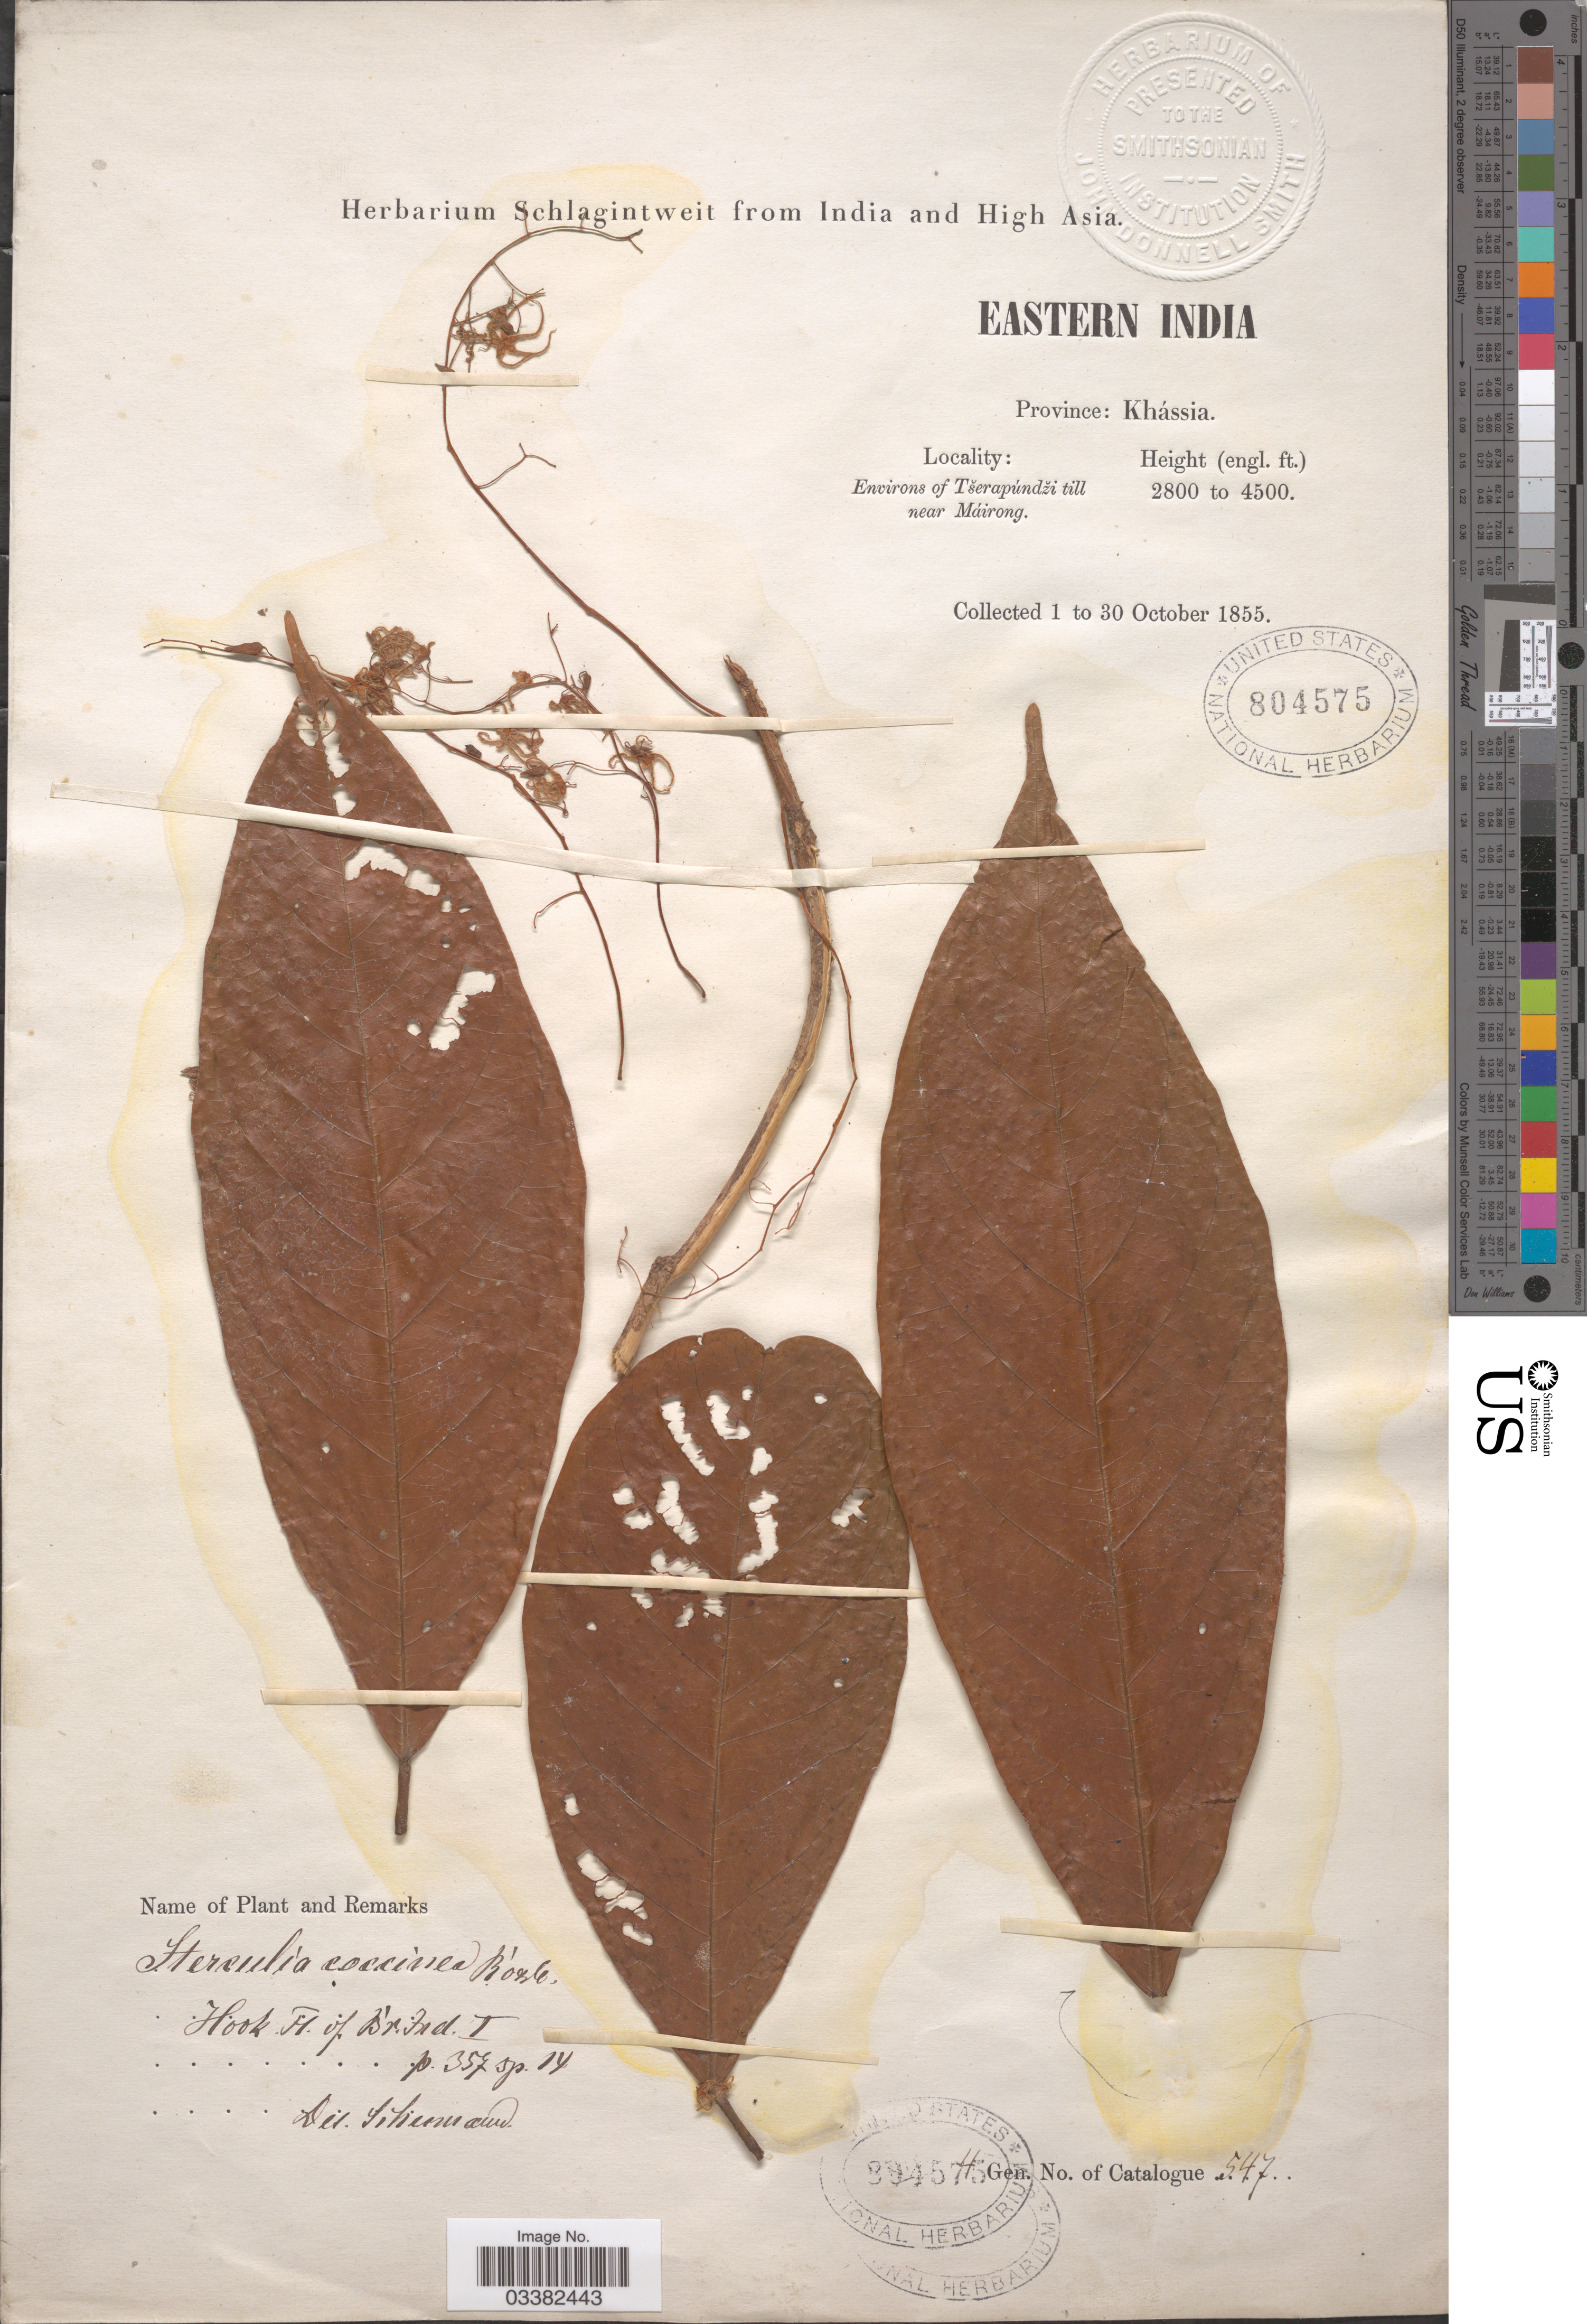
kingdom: Plantae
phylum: Tracheophyta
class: Magnoliopsida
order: Malvales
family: Malvaceae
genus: Sterculia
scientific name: Sterculia coccinea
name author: Roxb.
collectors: ex herb. Schlagintweit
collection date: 1855-10-01/1855-10-30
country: India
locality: Eastern India. Province: Khássia. Environs of Tserapúndzi till near Máirong.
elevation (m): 853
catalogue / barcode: US 804575